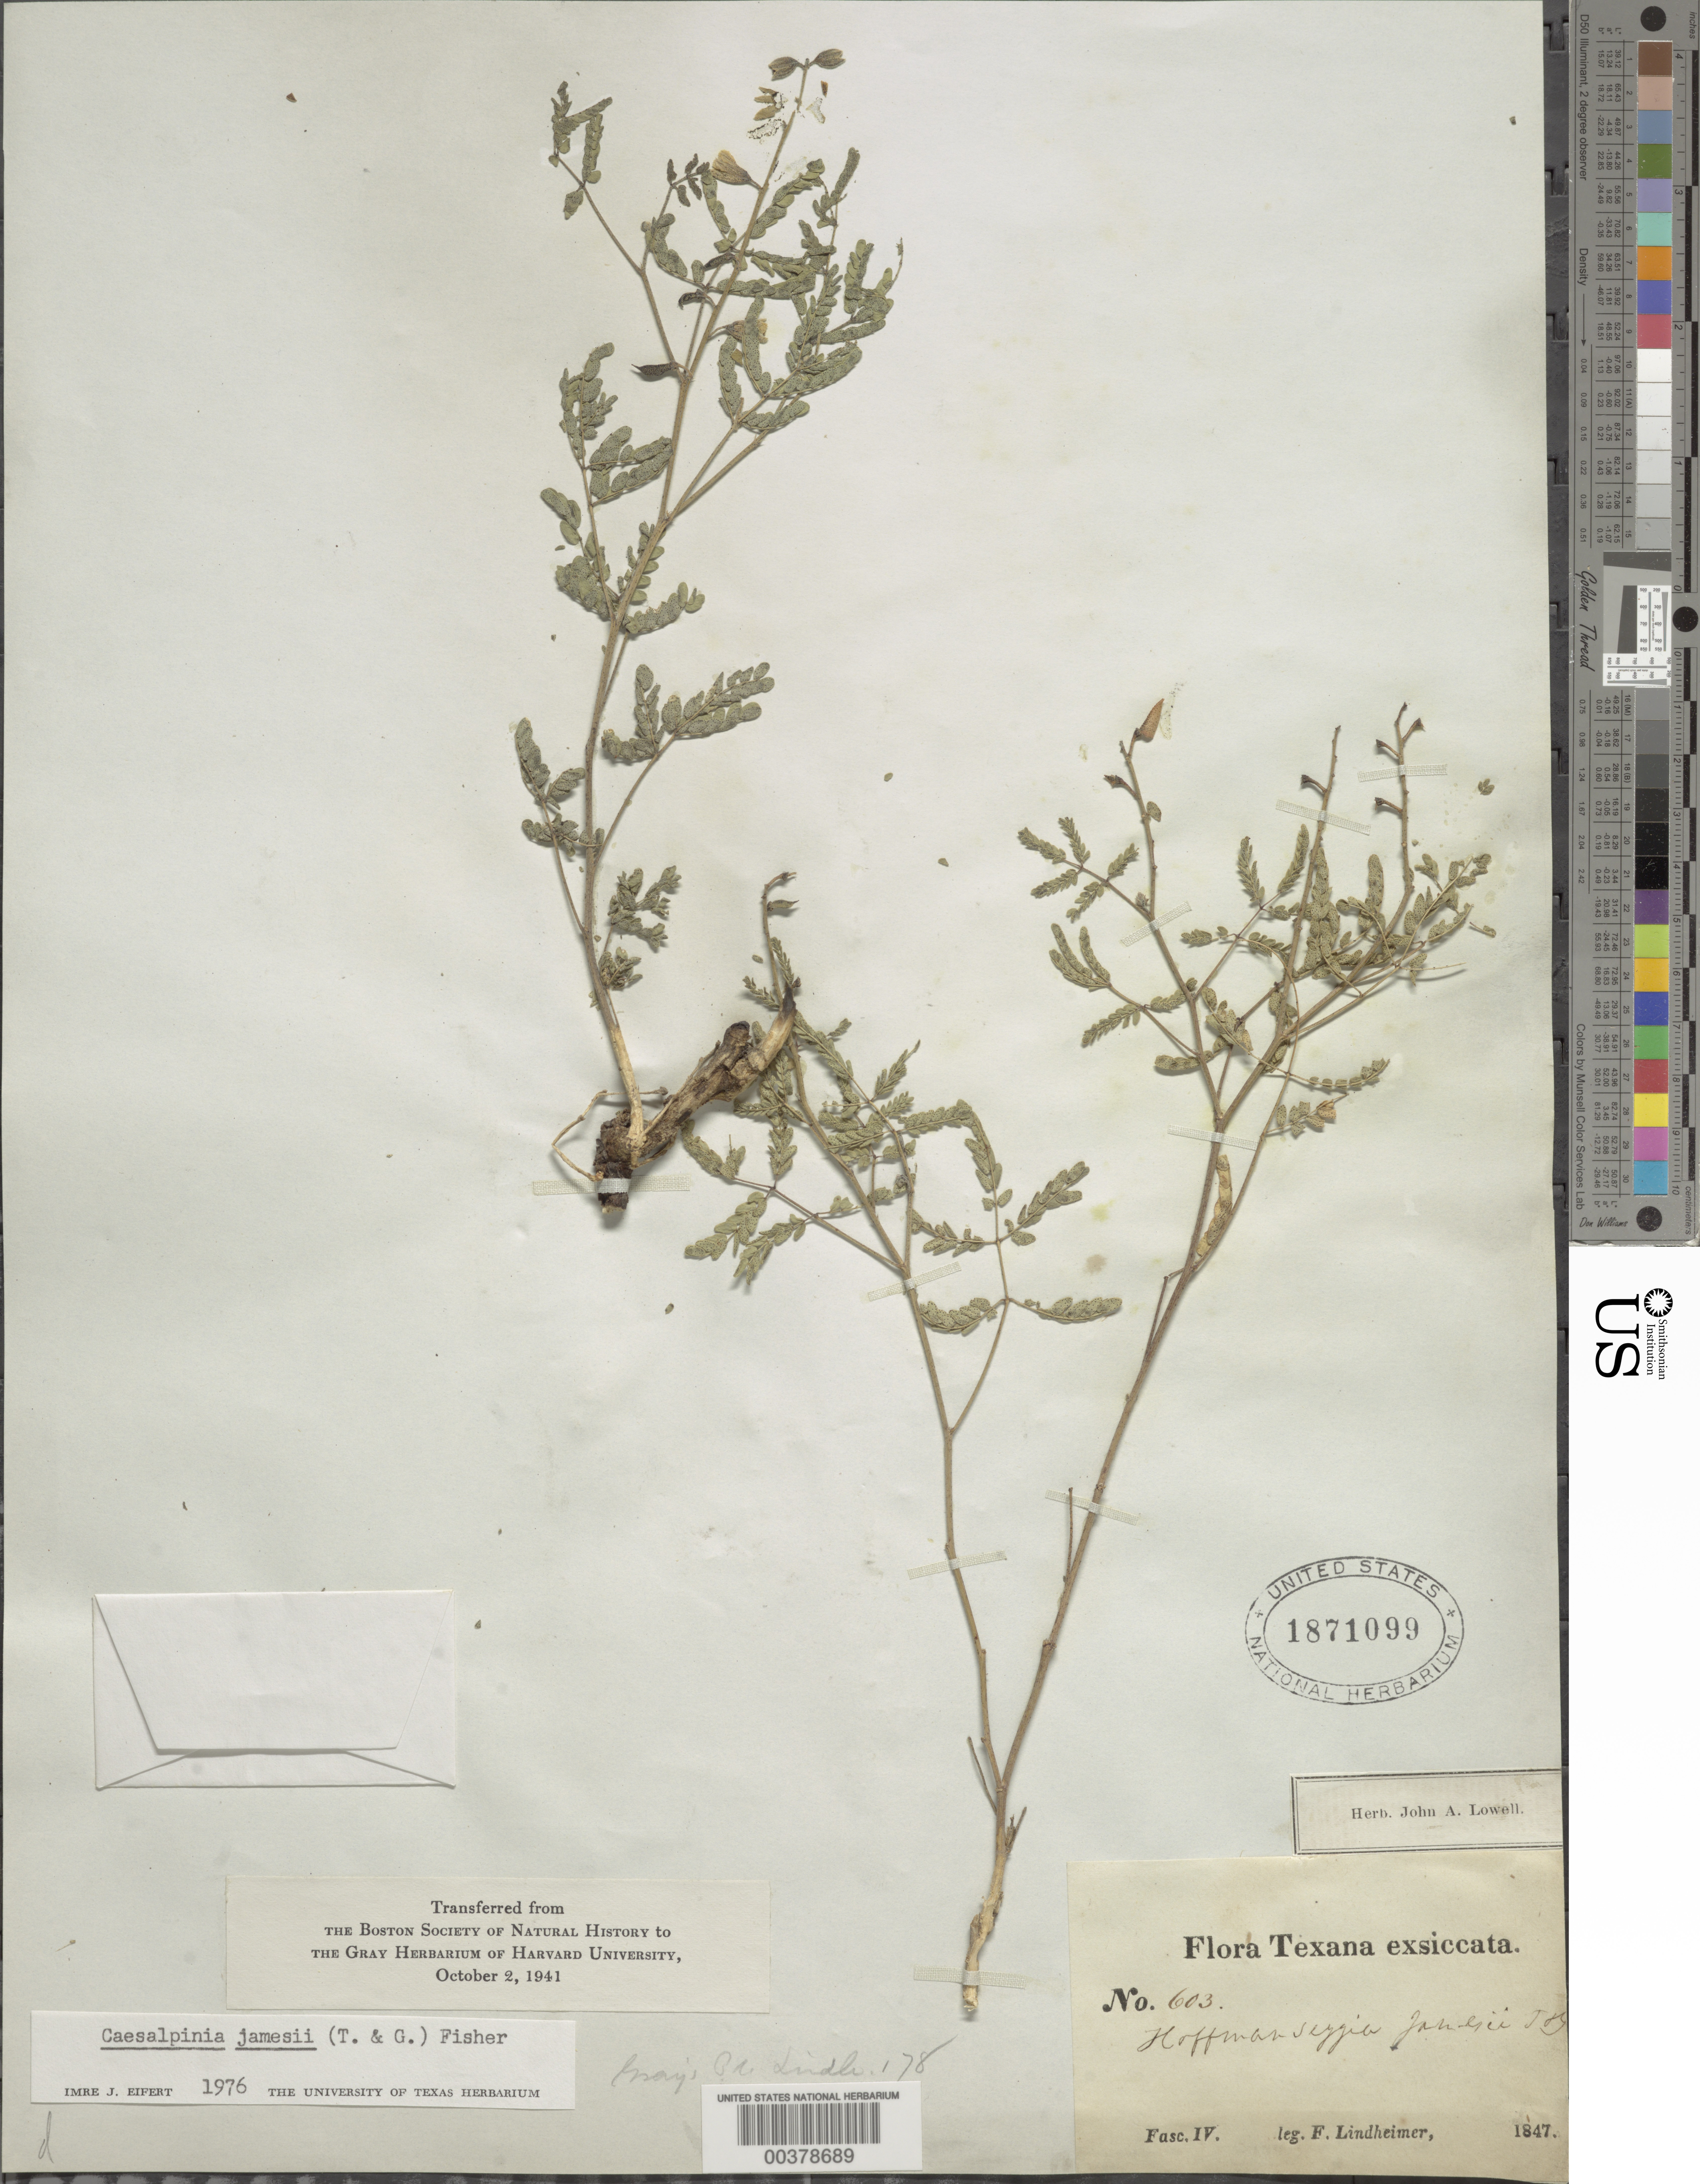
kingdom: Plantae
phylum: Tracheophyta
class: Magnoliopsida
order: Fabales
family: Fabaceae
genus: Pomaria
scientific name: Pomaria jamesii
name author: (Torr. & A. Gray) Walp.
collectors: F. J. Lindheimer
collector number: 603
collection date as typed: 1847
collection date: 1847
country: United States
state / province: Texas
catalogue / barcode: US 1871099